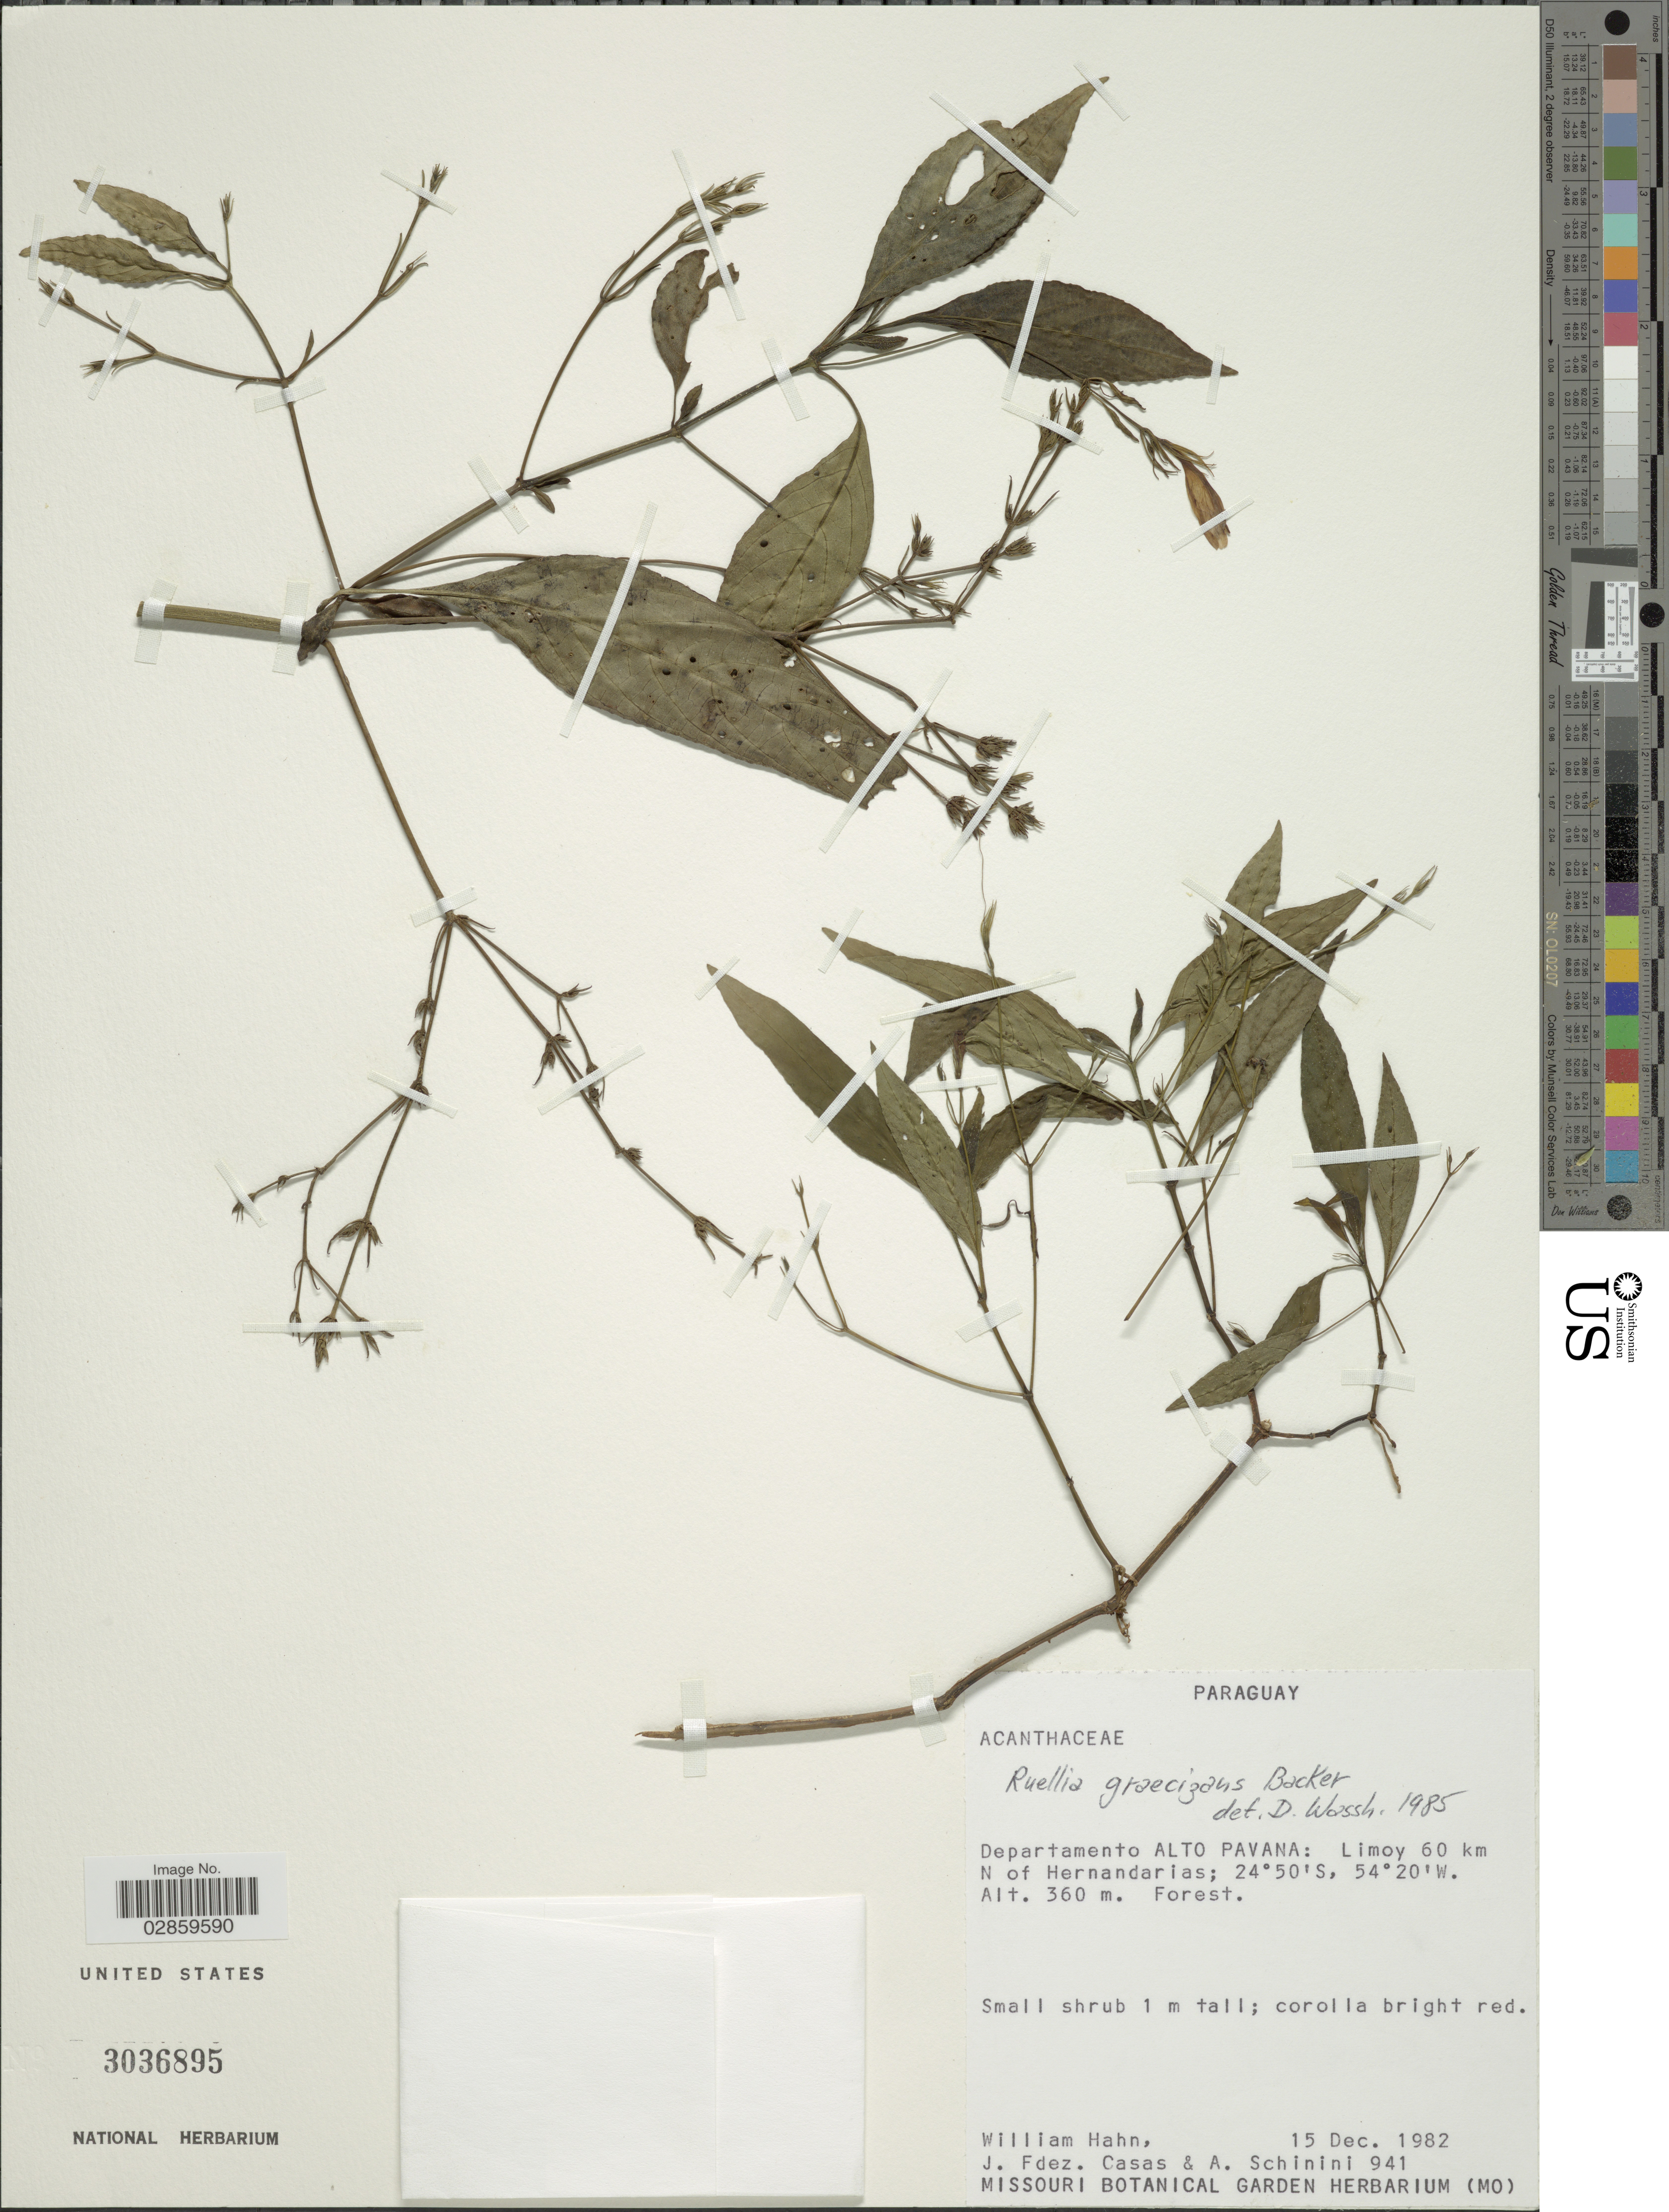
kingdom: Plantae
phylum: Tracheophyta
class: Magnoliopsida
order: Lamiales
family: Acanthaceae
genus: Ruellia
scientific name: Ruellia brevifolia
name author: (Pohl) C. Ezcurra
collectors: W. Hahn, J. Casas & A. Schinini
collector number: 941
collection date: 1982-12-15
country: Paraguay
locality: Departamento Alto Pavana: Limoy 60 km N of Hernandarias.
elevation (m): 360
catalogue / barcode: US 3036895